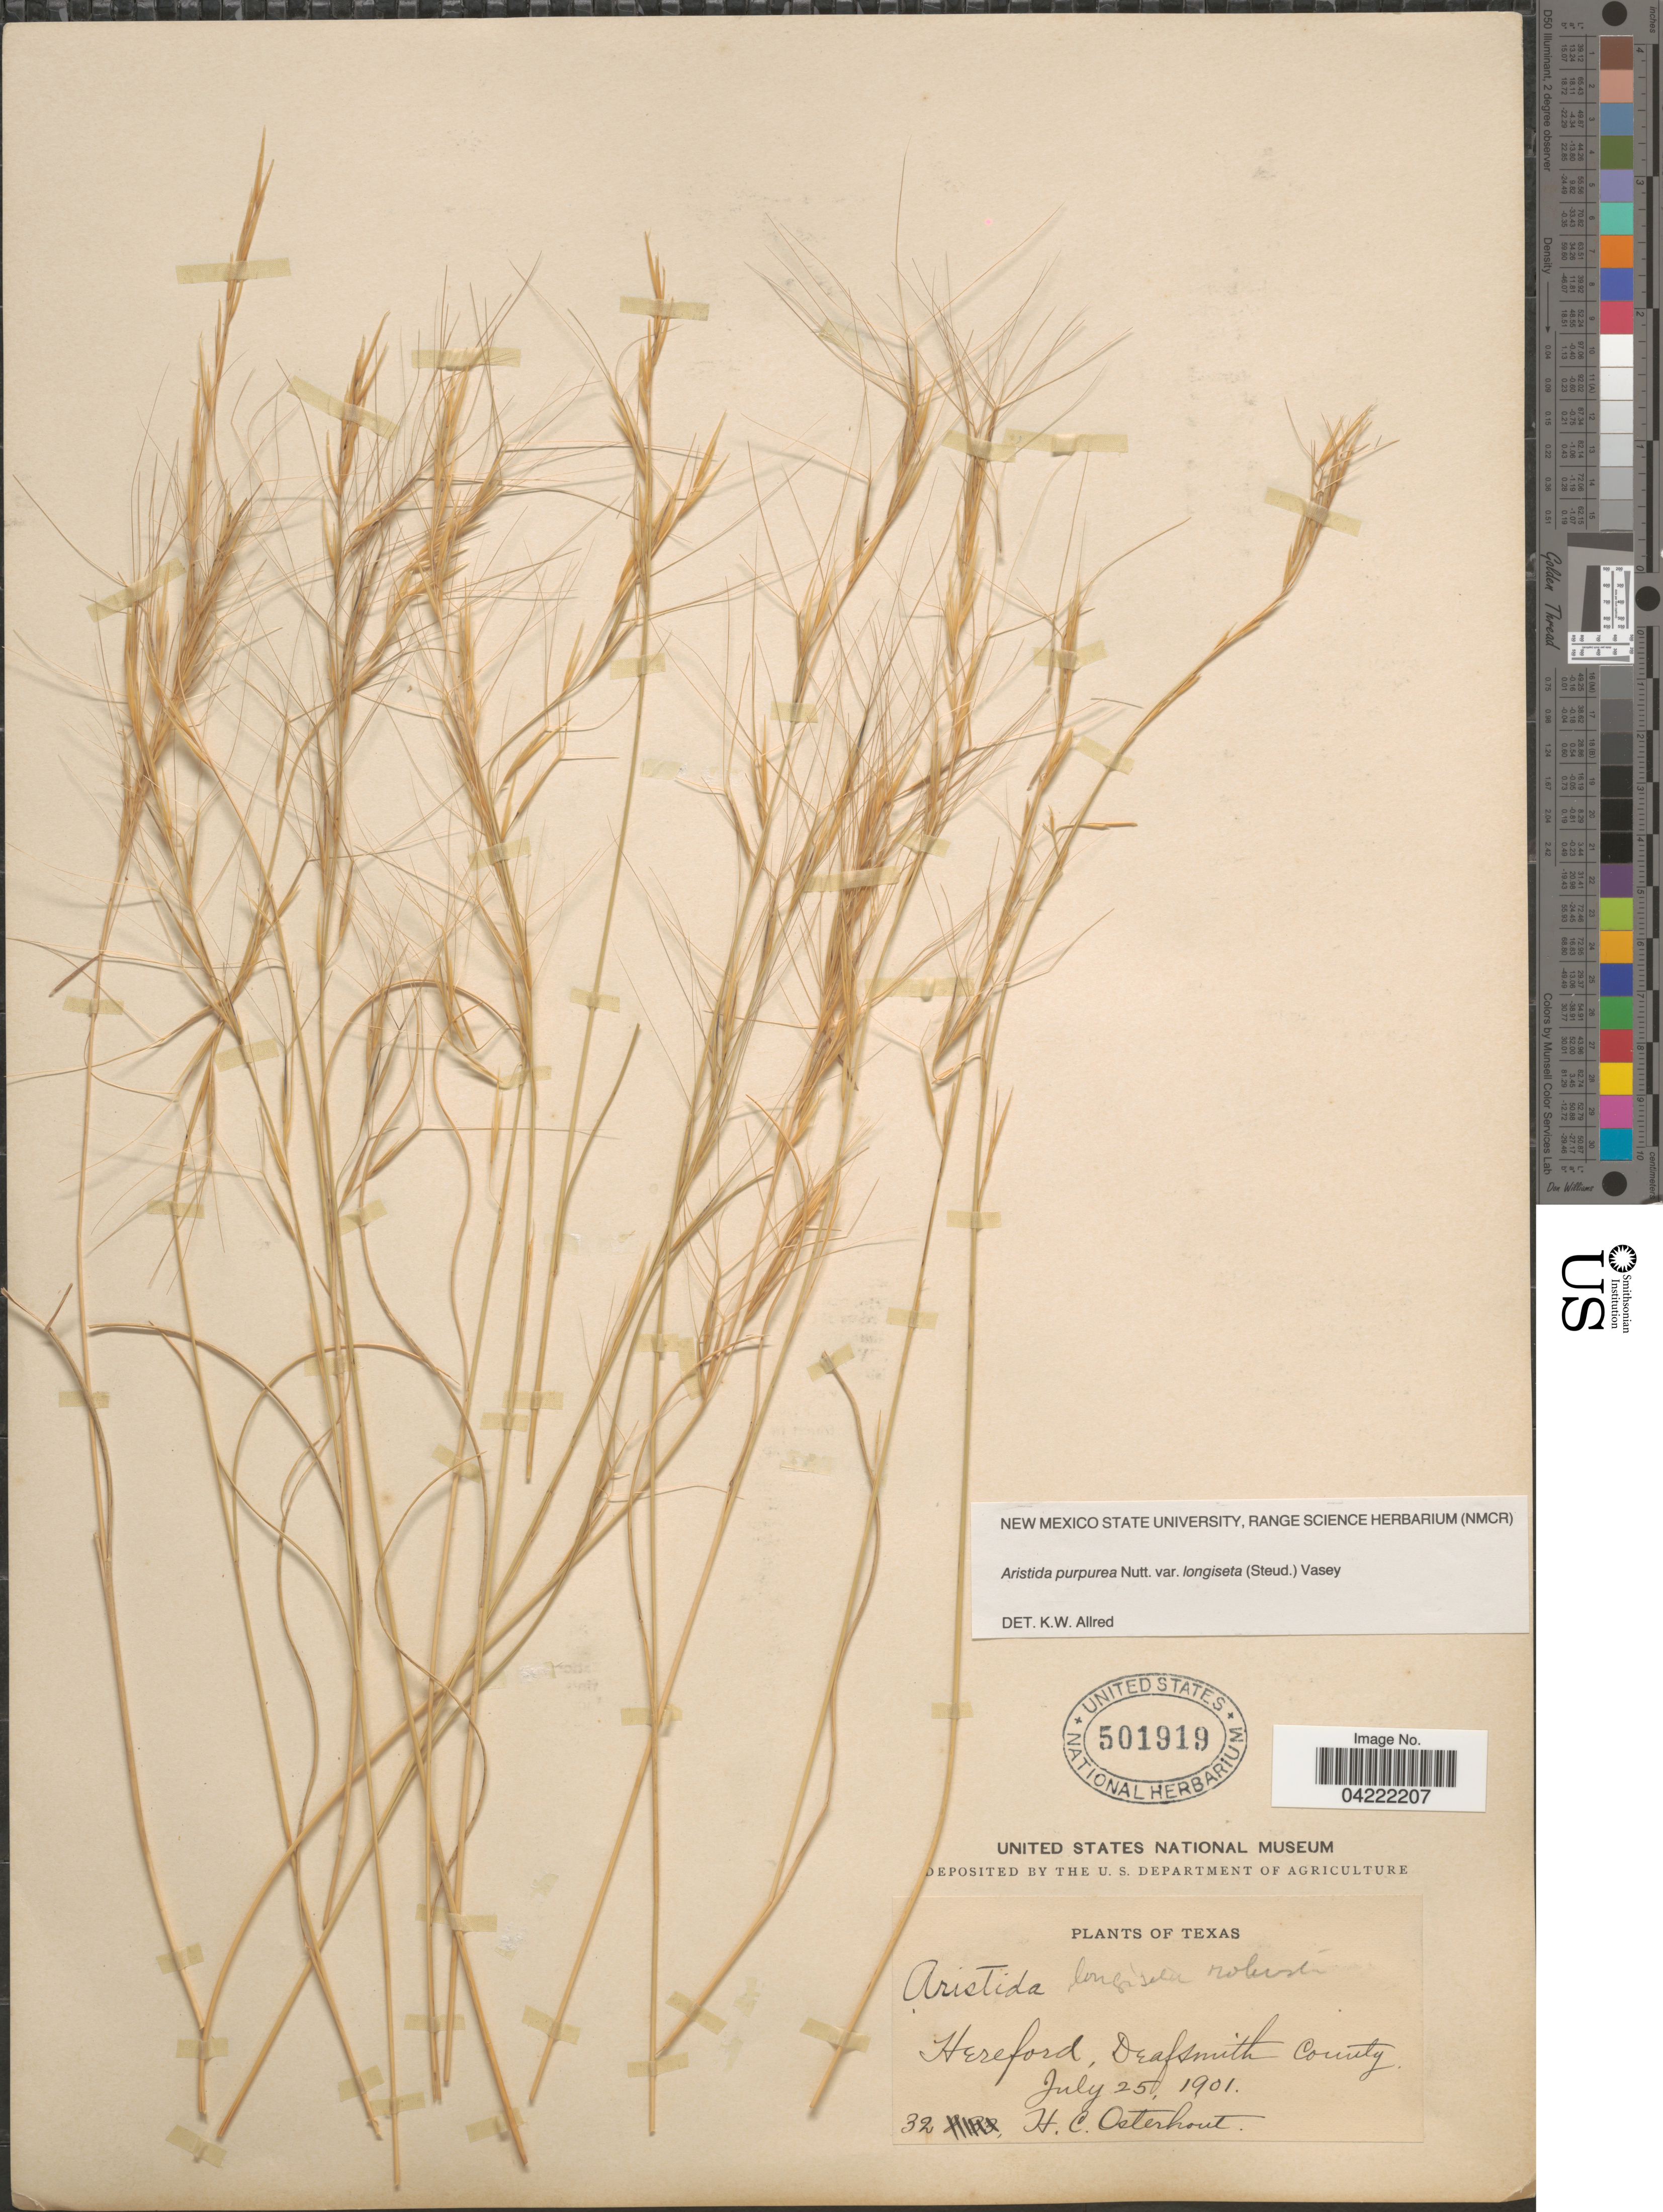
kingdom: Plantae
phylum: Tracheophyta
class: Liliopsida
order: Poales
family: Poaceae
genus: Aristida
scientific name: Aristida purpurea var. longiseta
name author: (Steud.) Vasey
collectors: H. Osterhout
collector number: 32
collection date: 1901-07-25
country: United States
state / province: Texas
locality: Hereford, Deafsmith County.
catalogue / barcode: US 501919